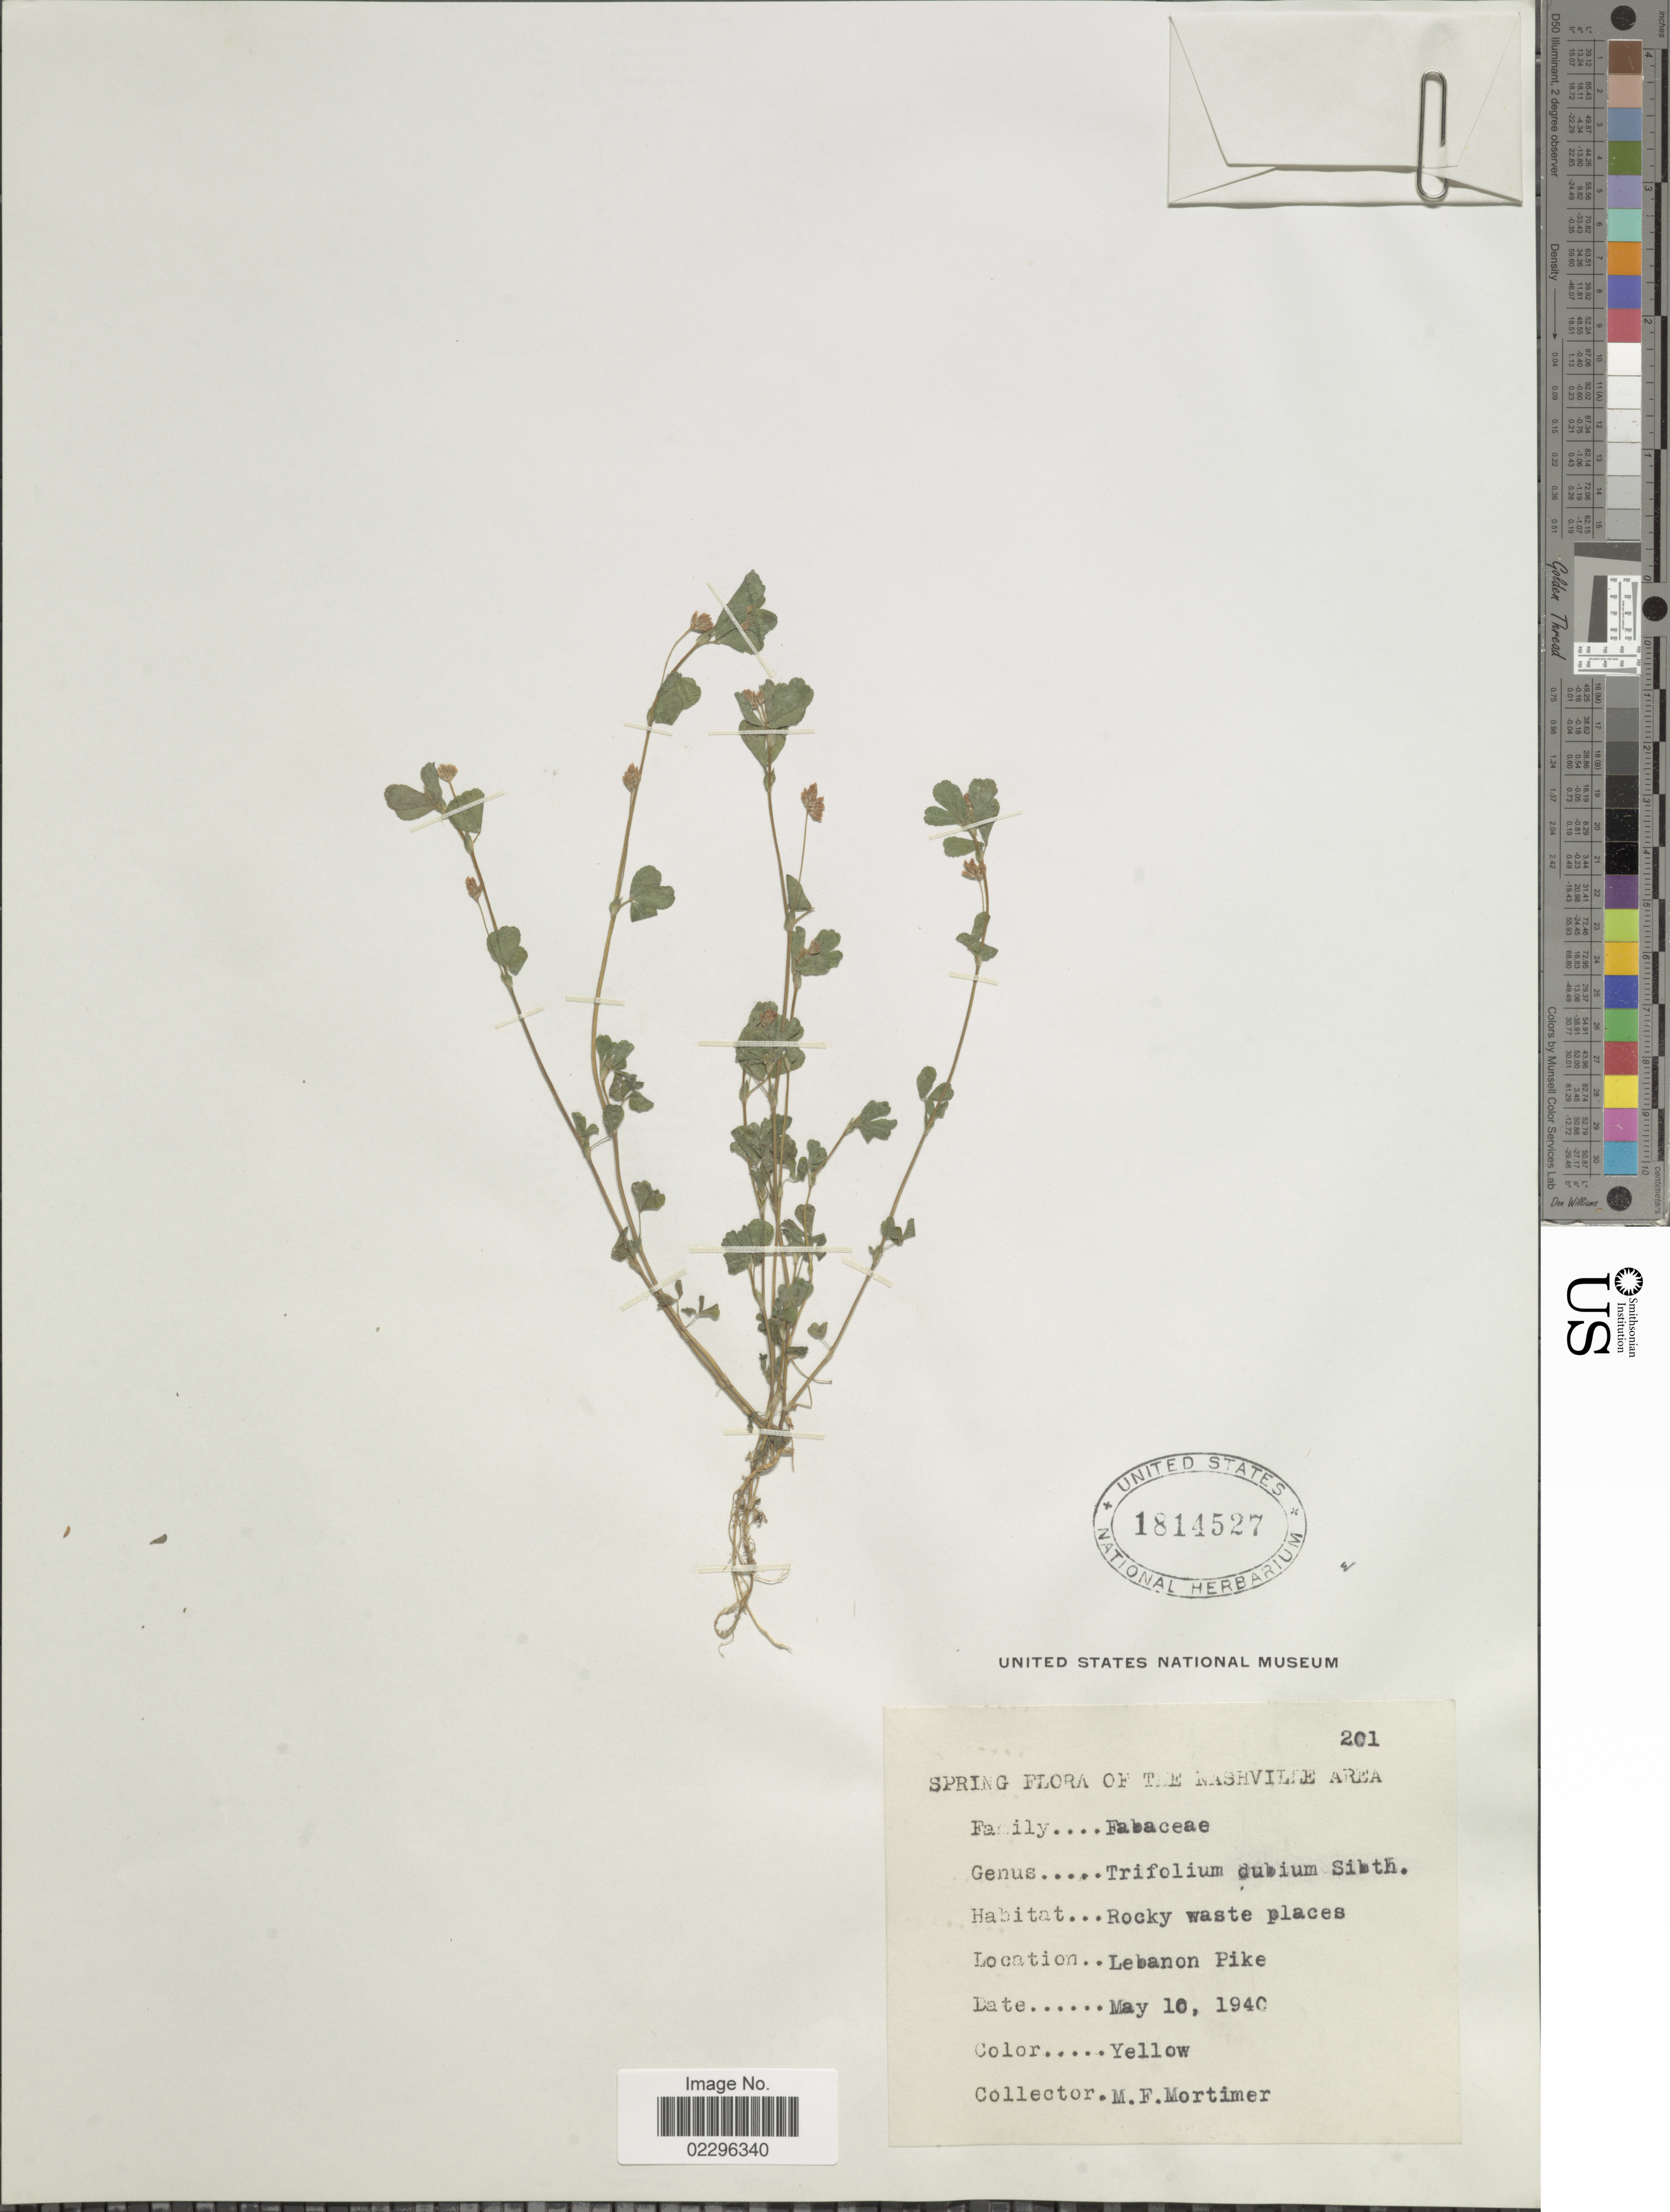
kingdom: Plantae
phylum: Tracheophyta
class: Magnoliopsida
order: Fabales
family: Fabaceae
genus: Trifolium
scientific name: Trifolium dubium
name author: Sibth.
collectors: M. Mortimer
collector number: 201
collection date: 1940-05-10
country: United States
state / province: Tennessee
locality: Nashville Area. Lebanon Pike.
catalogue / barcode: US 1814527